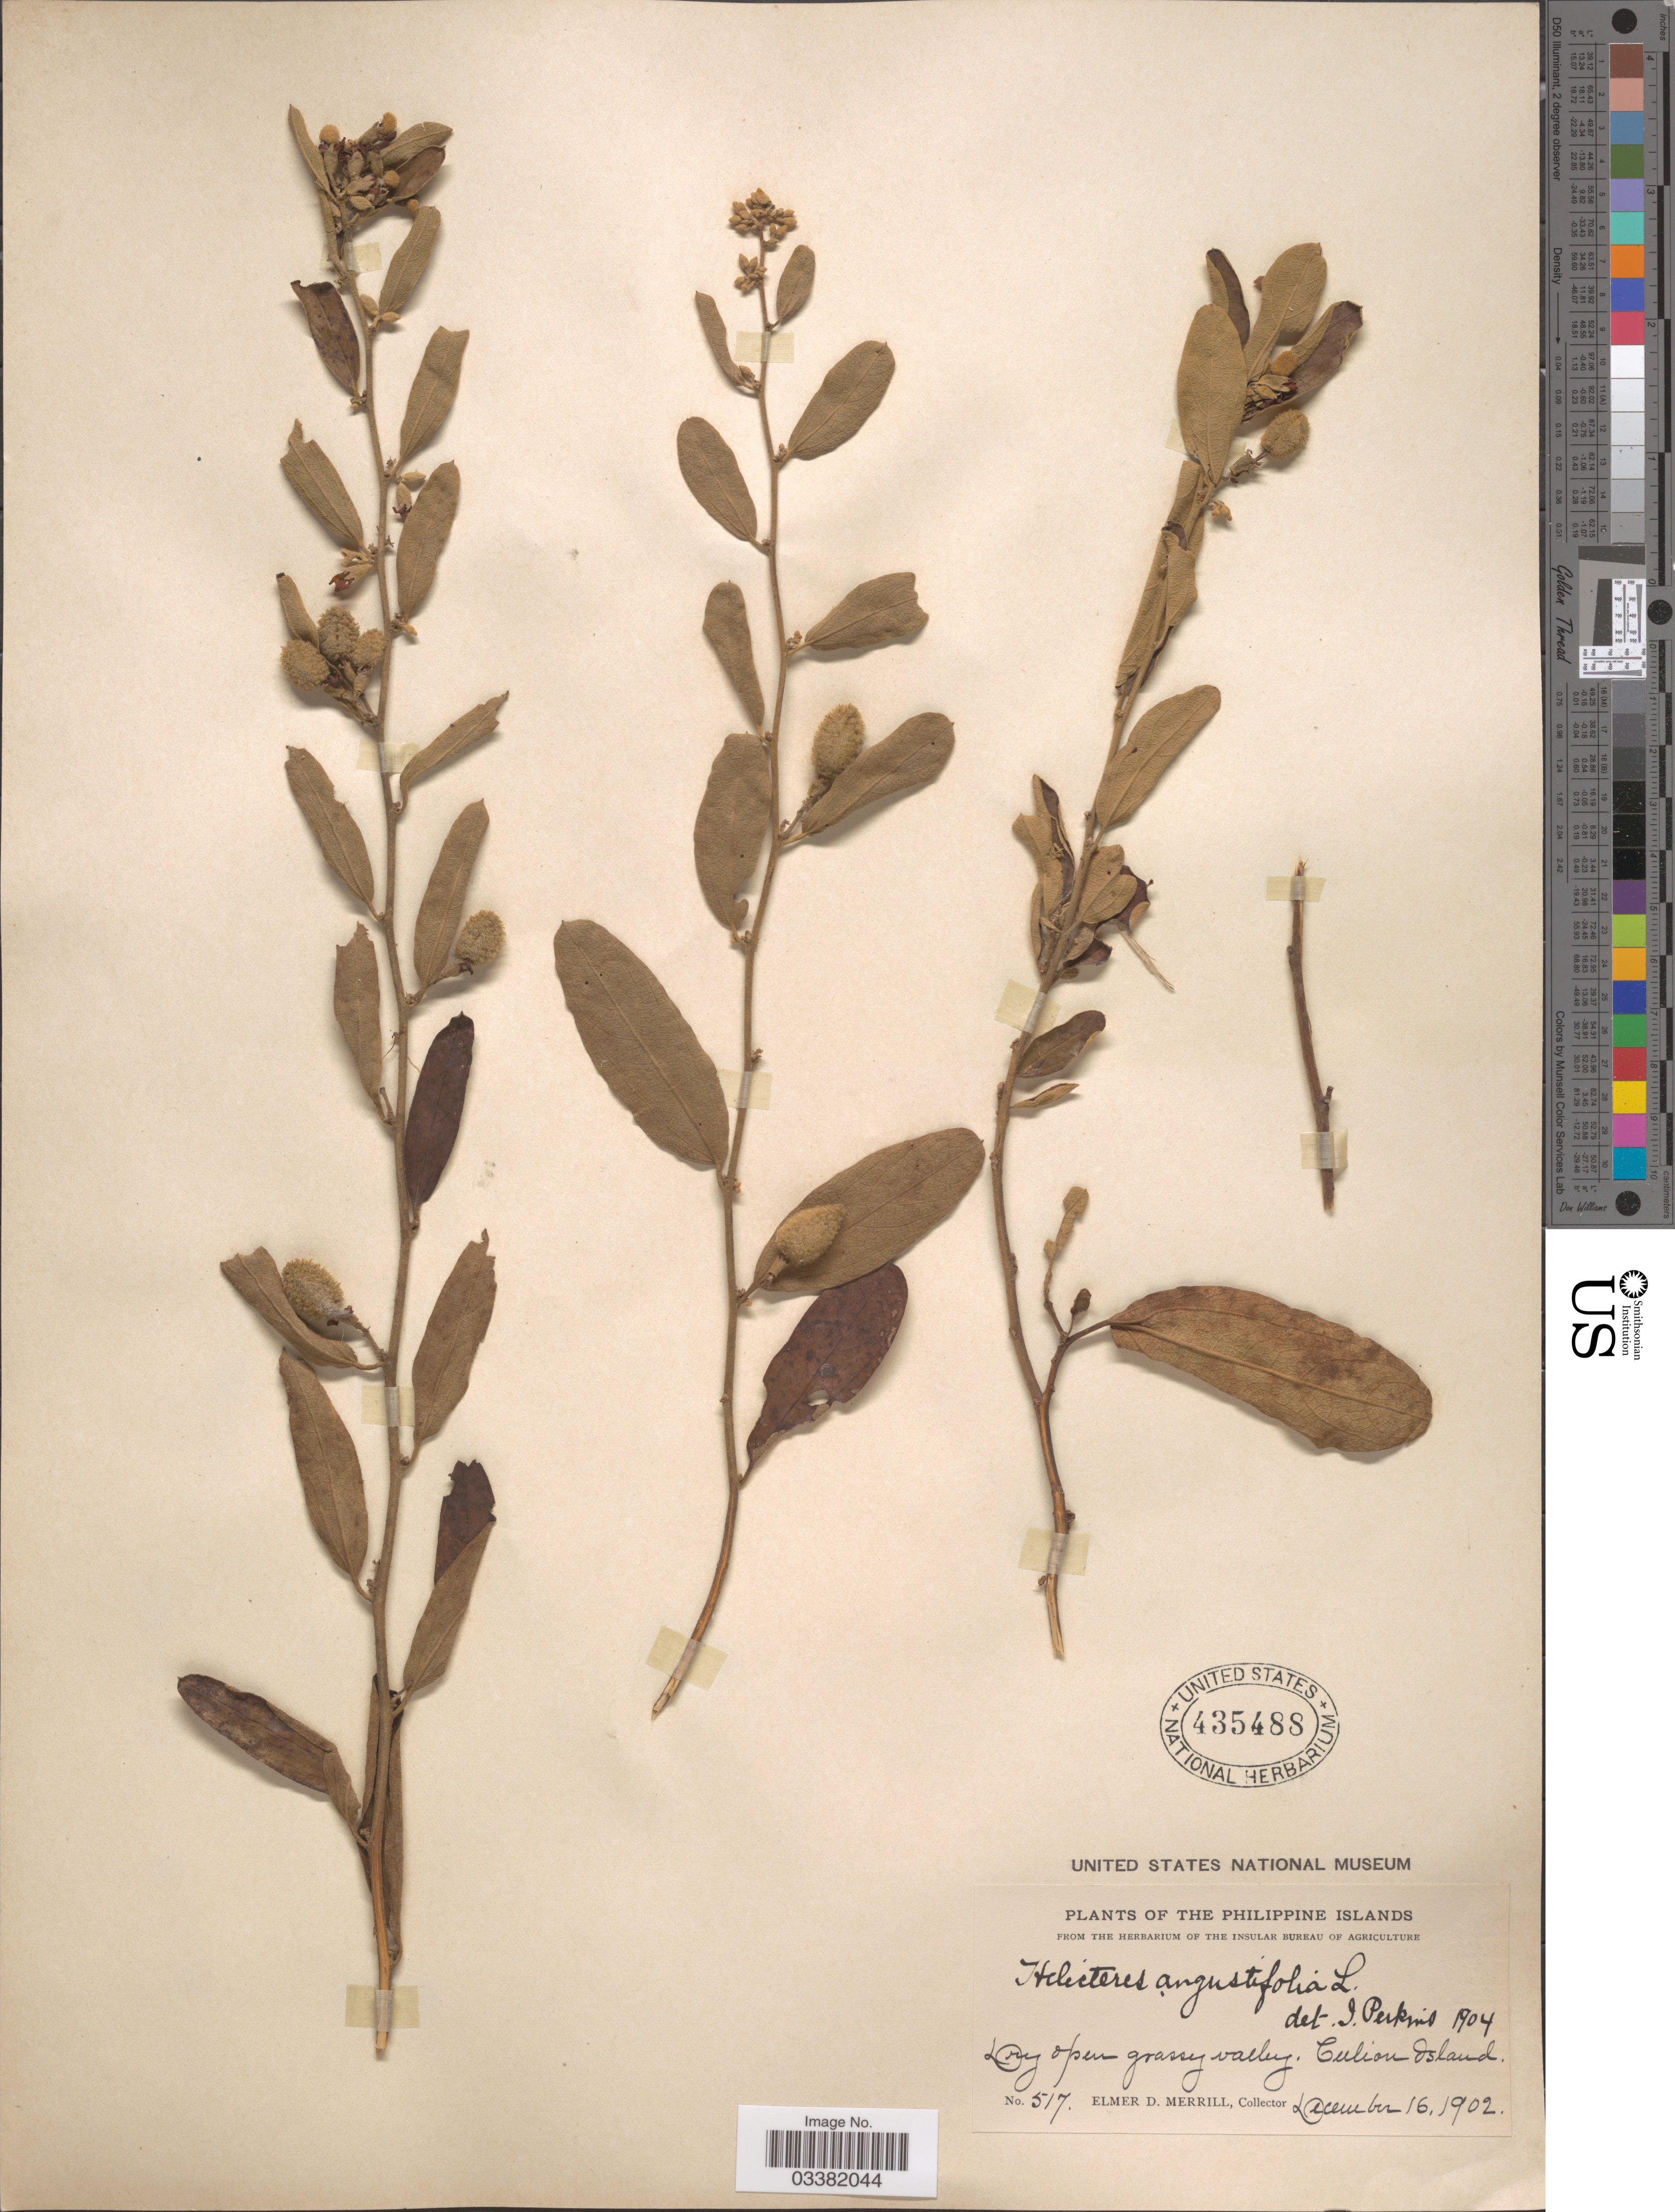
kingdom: Plantae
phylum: Tracheophyta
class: Magnoliopsida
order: Malvales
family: Malvaceae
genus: Helicteres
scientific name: Helicteres angustifolia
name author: L.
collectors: E. D. Merrill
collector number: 517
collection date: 1902-12-16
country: Philippines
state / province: Mimaropa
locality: Culion Island.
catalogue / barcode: US 535488